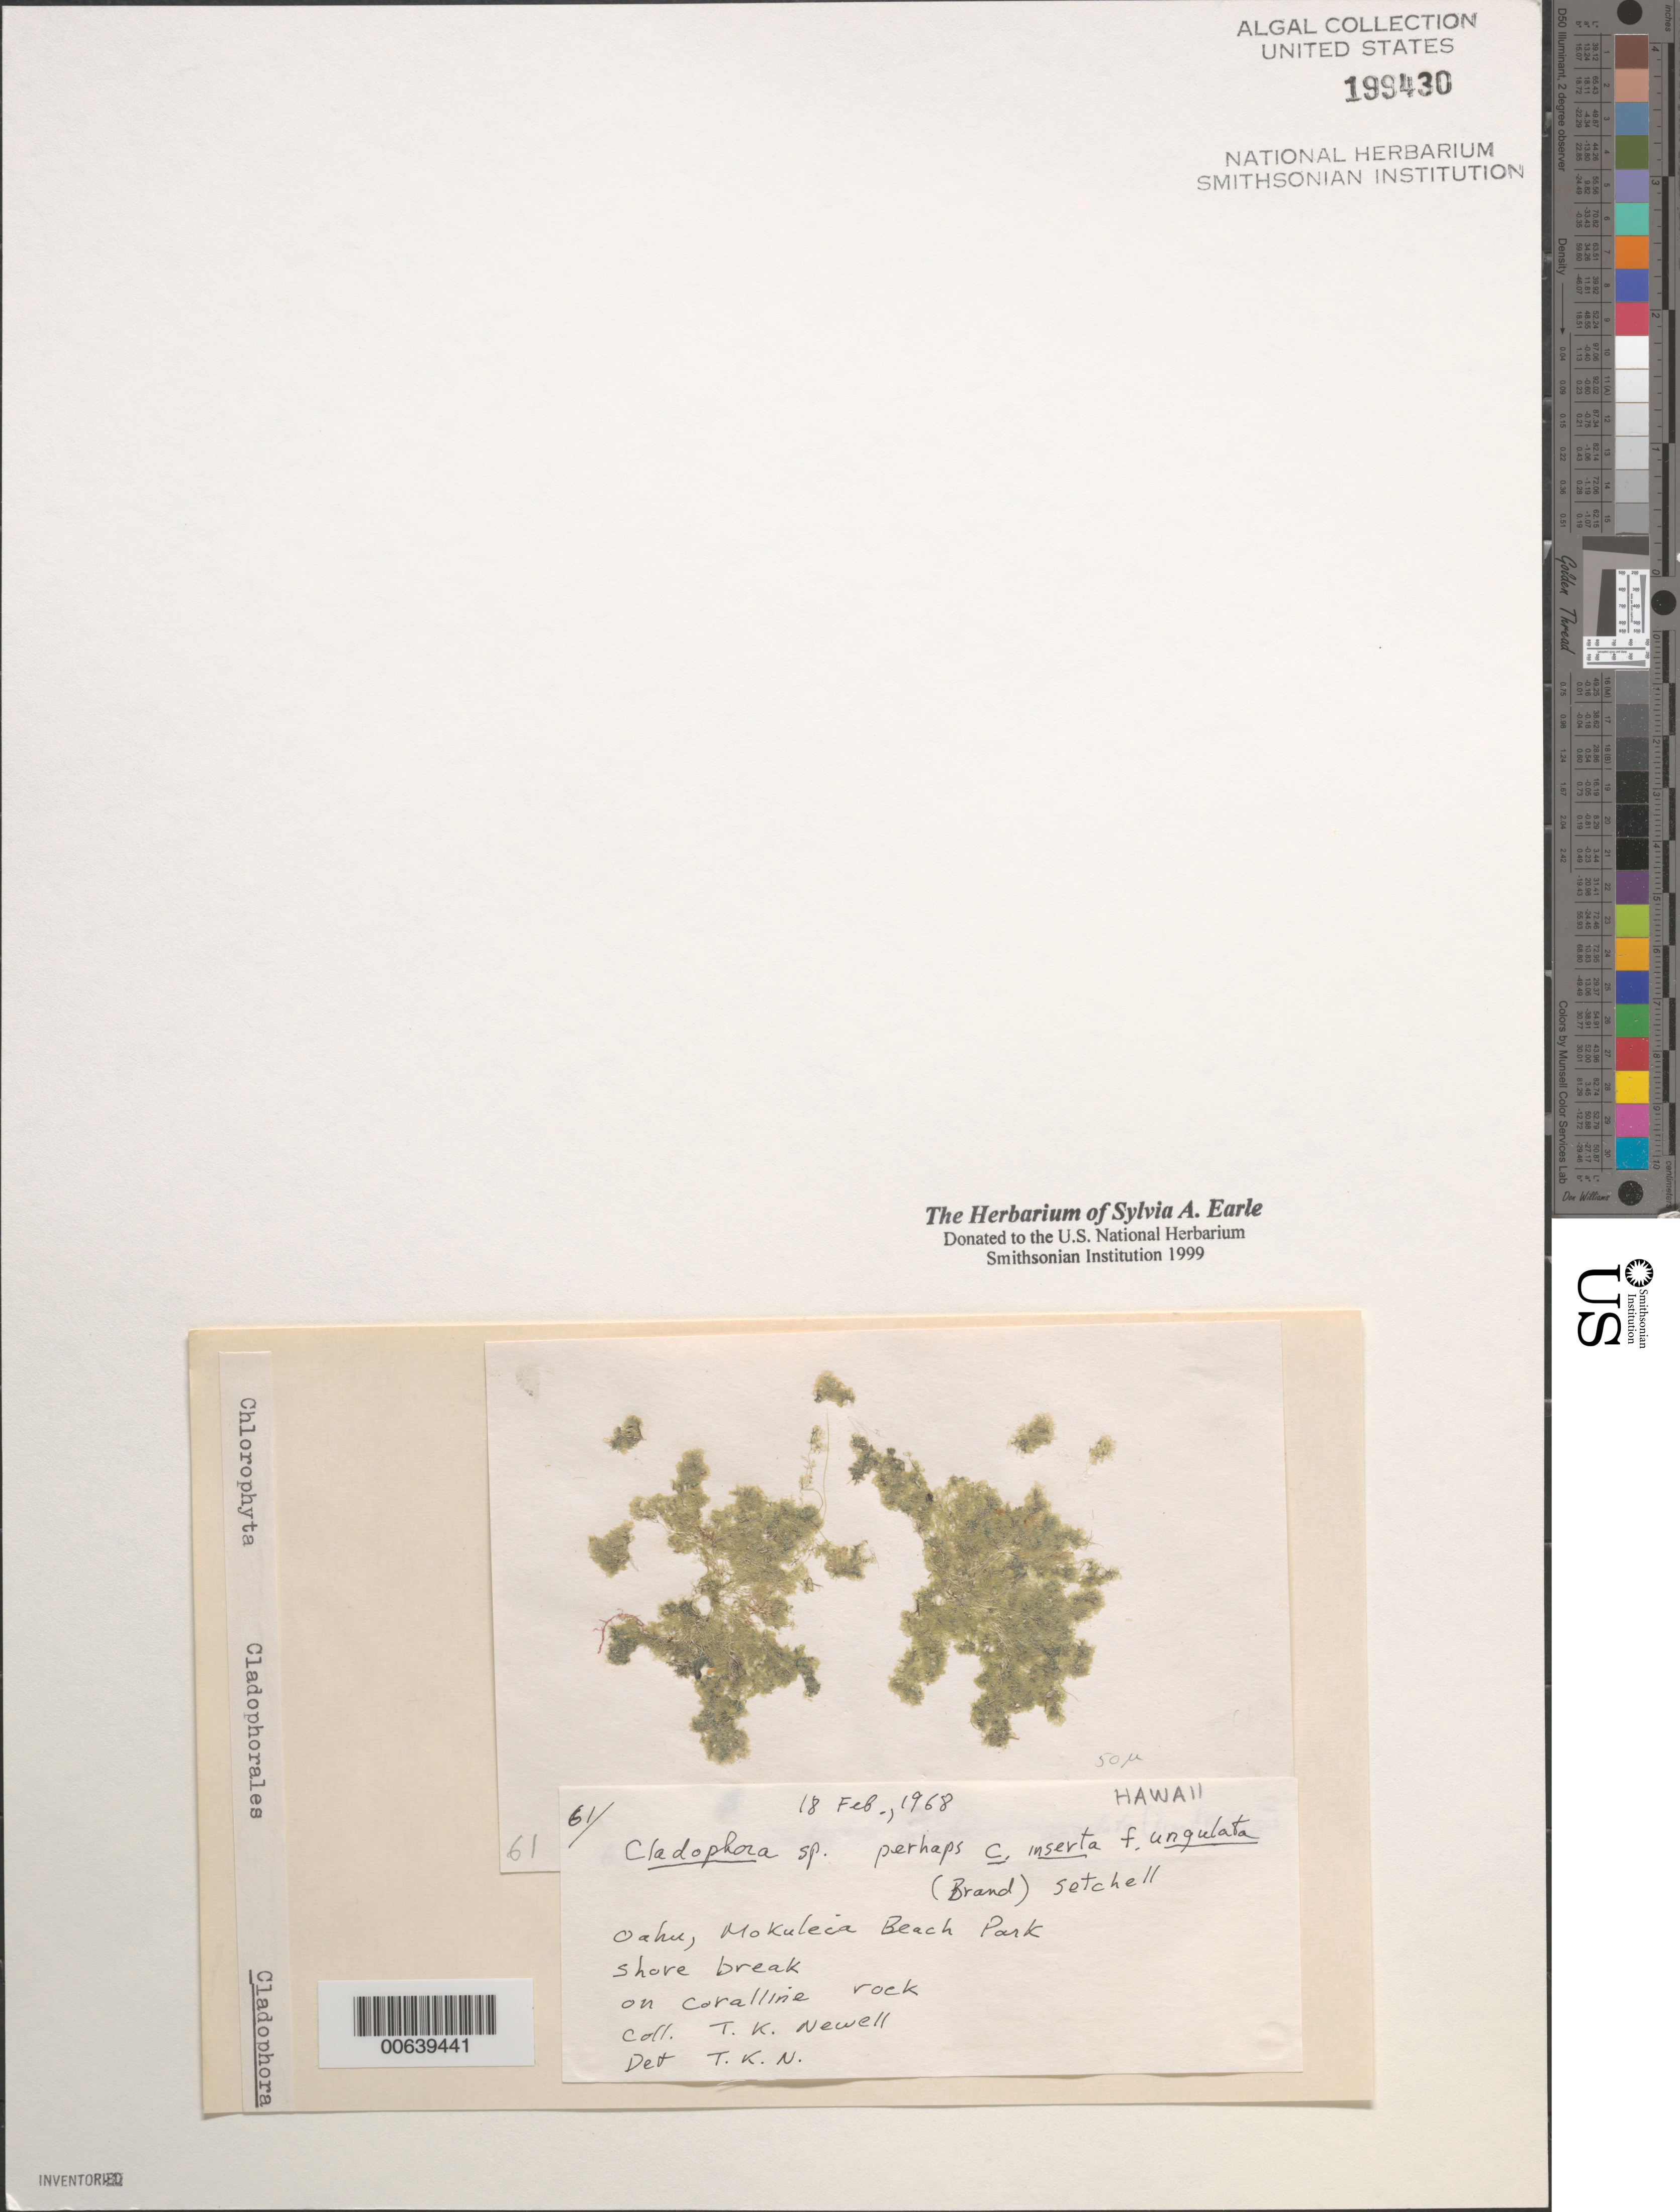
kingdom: Plantae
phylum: Chlorophyta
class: Ulvophyceae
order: Cladophorales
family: Cladophoraceae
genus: Cladophora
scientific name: Cladophora sp.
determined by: Newell, Thomas K.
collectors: T. K. Newell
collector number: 61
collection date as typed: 18 Feb 1968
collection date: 1968-02-18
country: United States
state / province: Hawaii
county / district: Honolulu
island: Oahu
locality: Mokuleia Beach Park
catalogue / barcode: US 199430